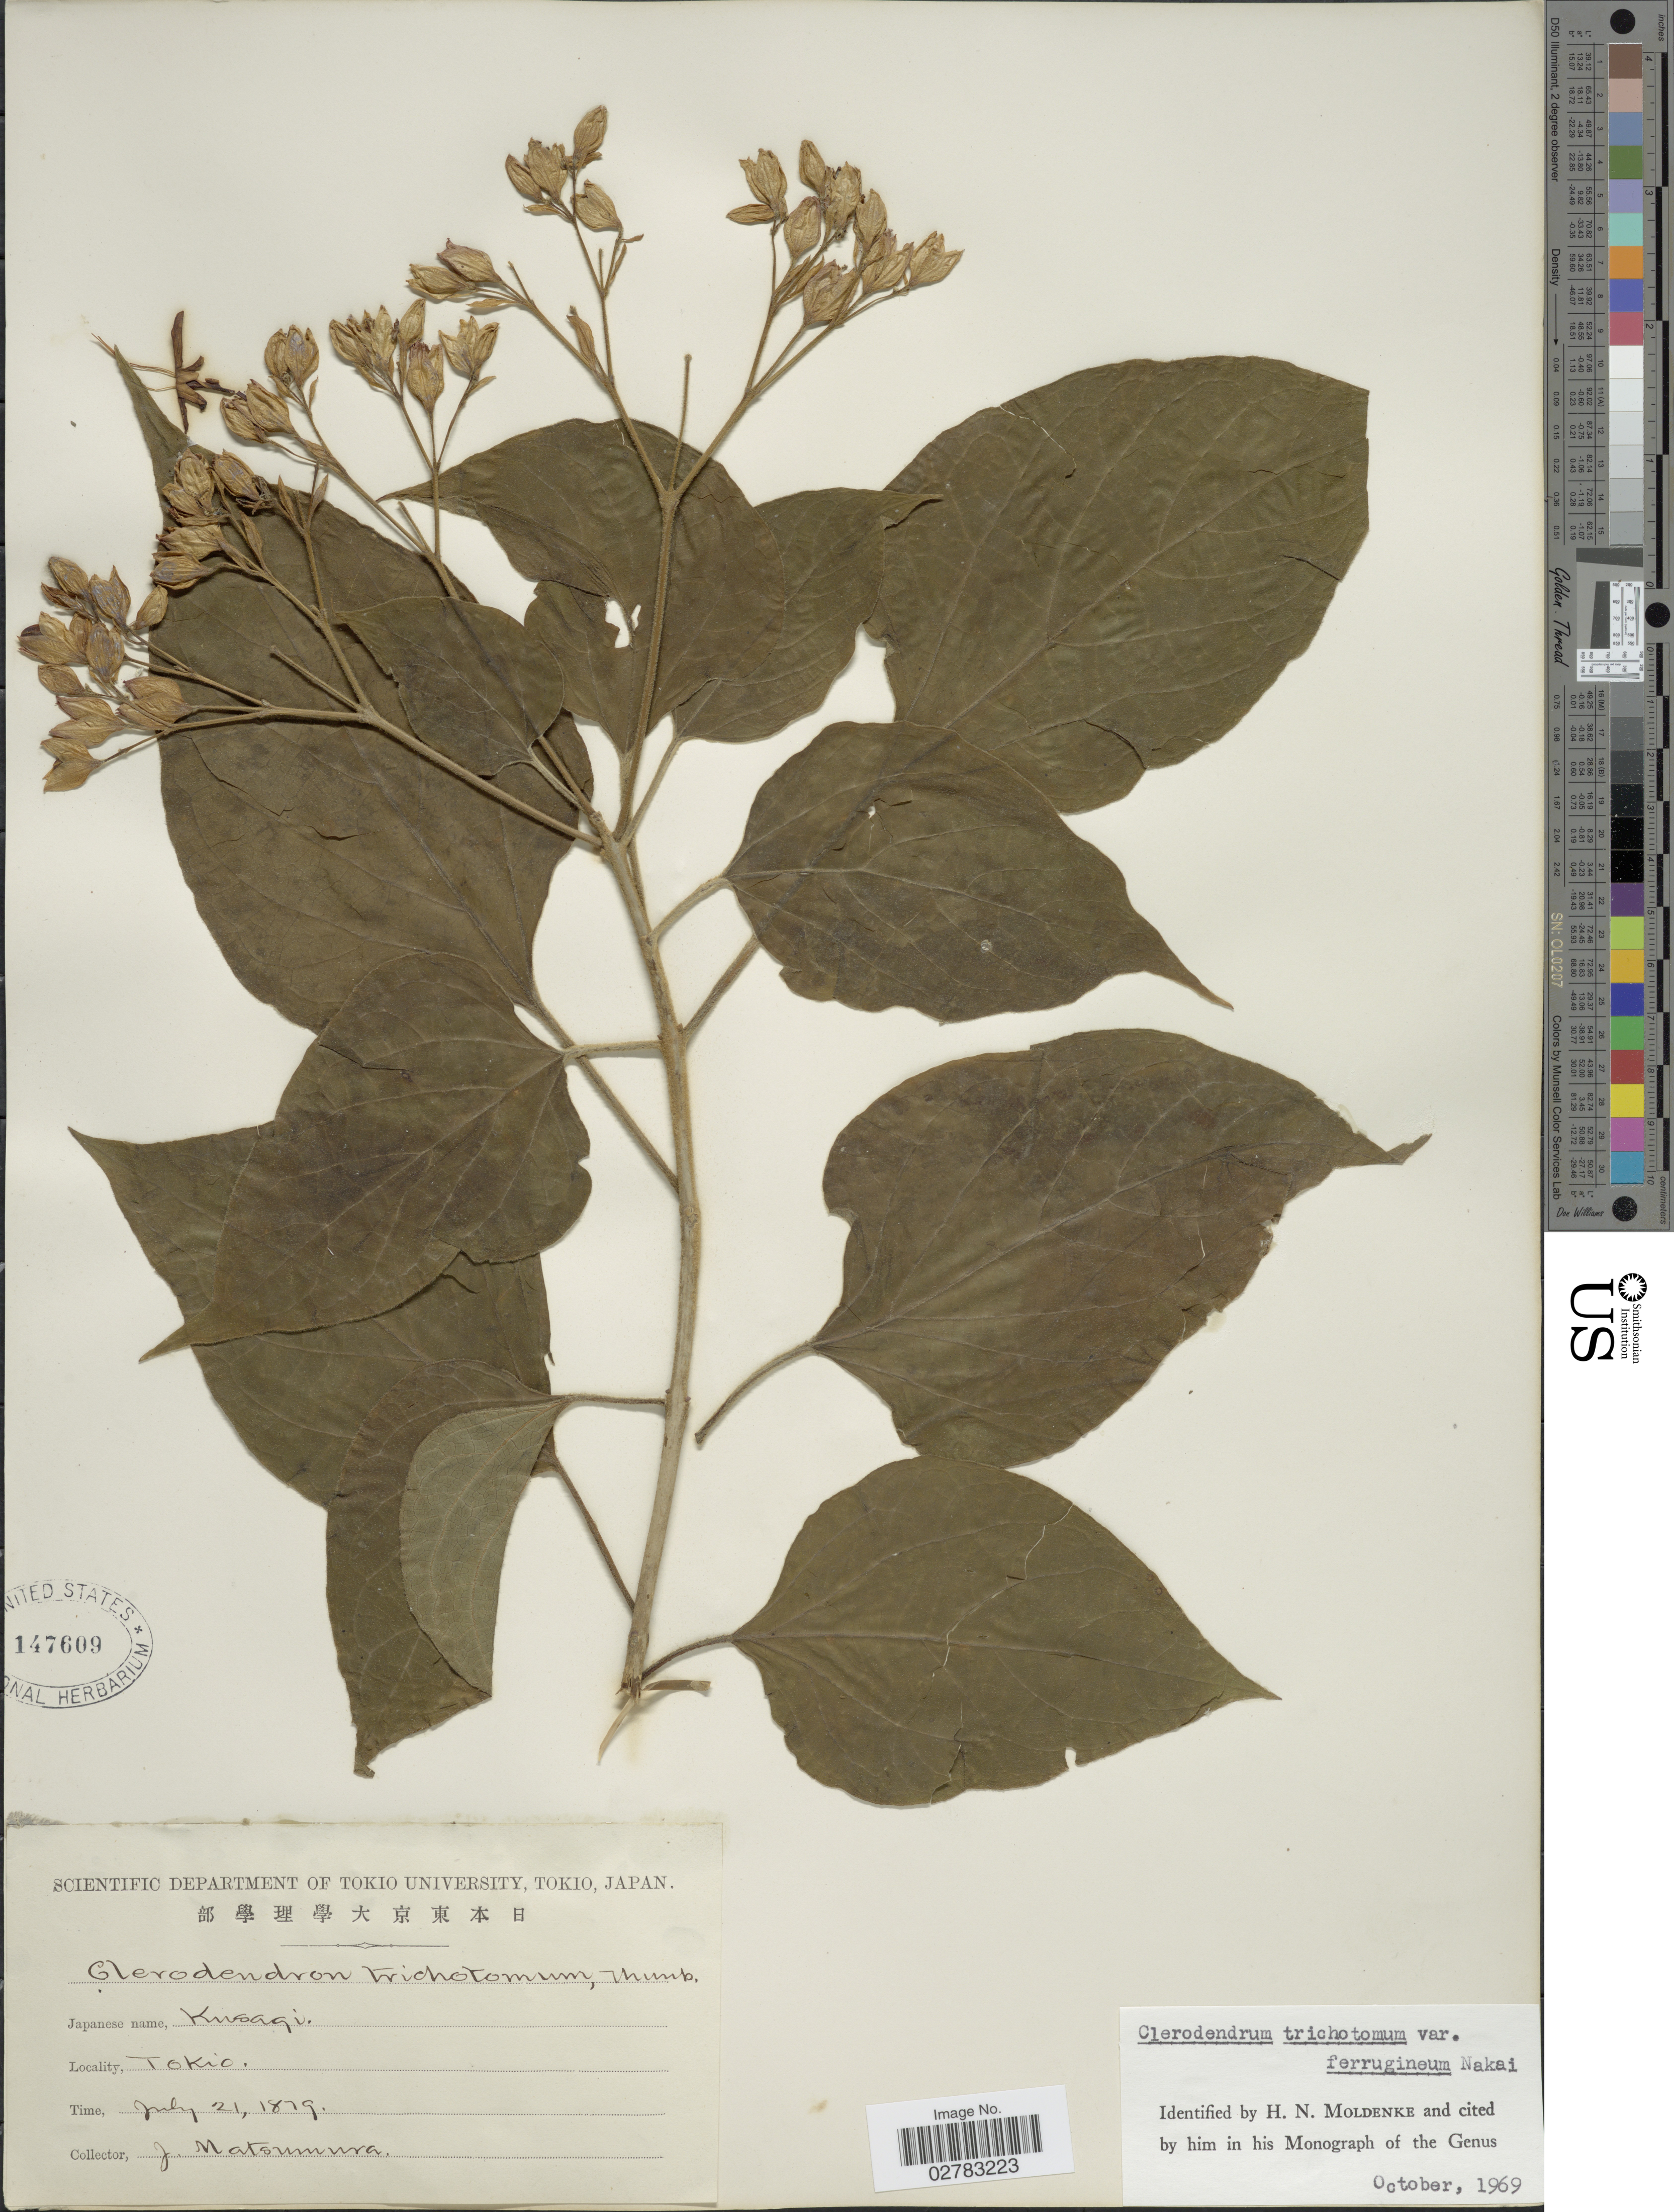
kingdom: Plantae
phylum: Tracheophyta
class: Magnoliopsida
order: Lamiales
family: Lamiaceae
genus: Clerodendrum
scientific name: Clerodendrum trichotomum var. ferrugineum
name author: Nakai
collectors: J. Matsumura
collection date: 1879-07-21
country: Japan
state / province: Tokyo, Federal City of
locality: Tokio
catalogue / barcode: US 147609